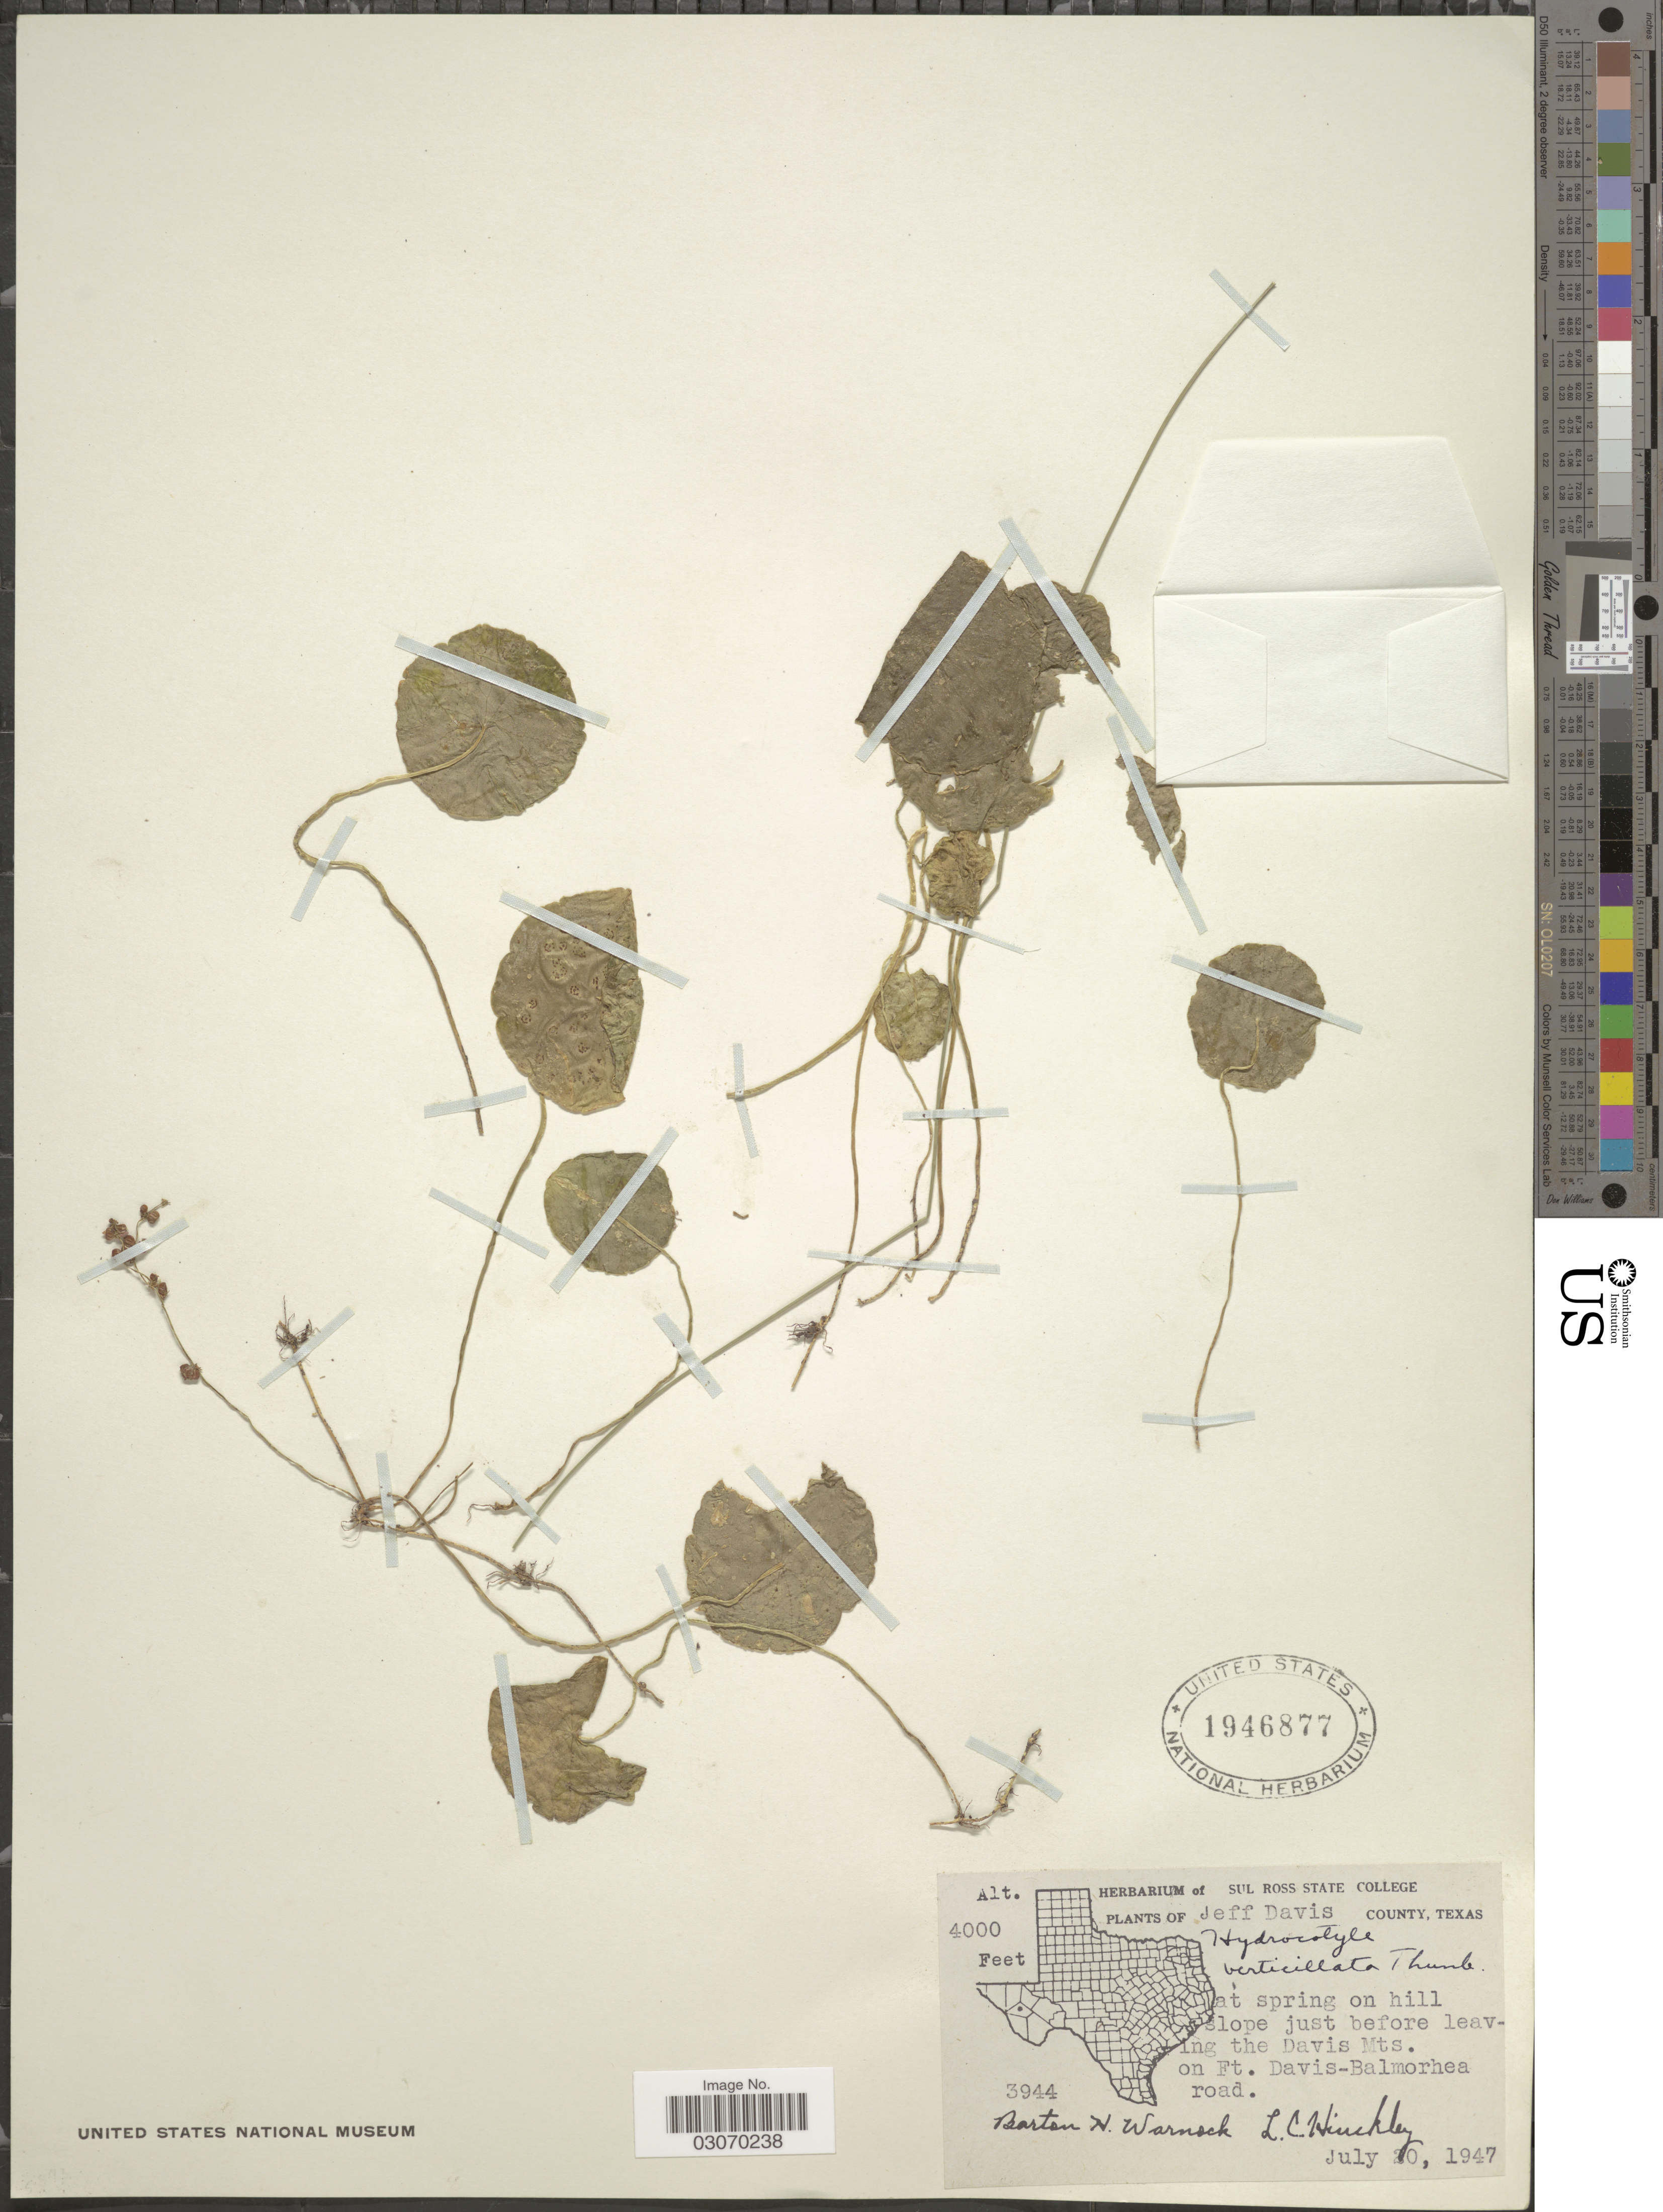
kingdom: Plantae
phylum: Tracheophyta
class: Magnoliopsida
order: Apiales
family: Araliaceae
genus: Hydrocotyle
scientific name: Hydrocotyle verticillata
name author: Thunb.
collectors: B. H. Warnock & L. Hinckley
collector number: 3944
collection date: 1947-07-20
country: United States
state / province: Texas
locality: Jeff Davis County. At spring on hill slope just before leaving the Davis Mts. on Ft. Davis-Balmorhea road.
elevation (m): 1219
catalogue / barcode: US 1946877